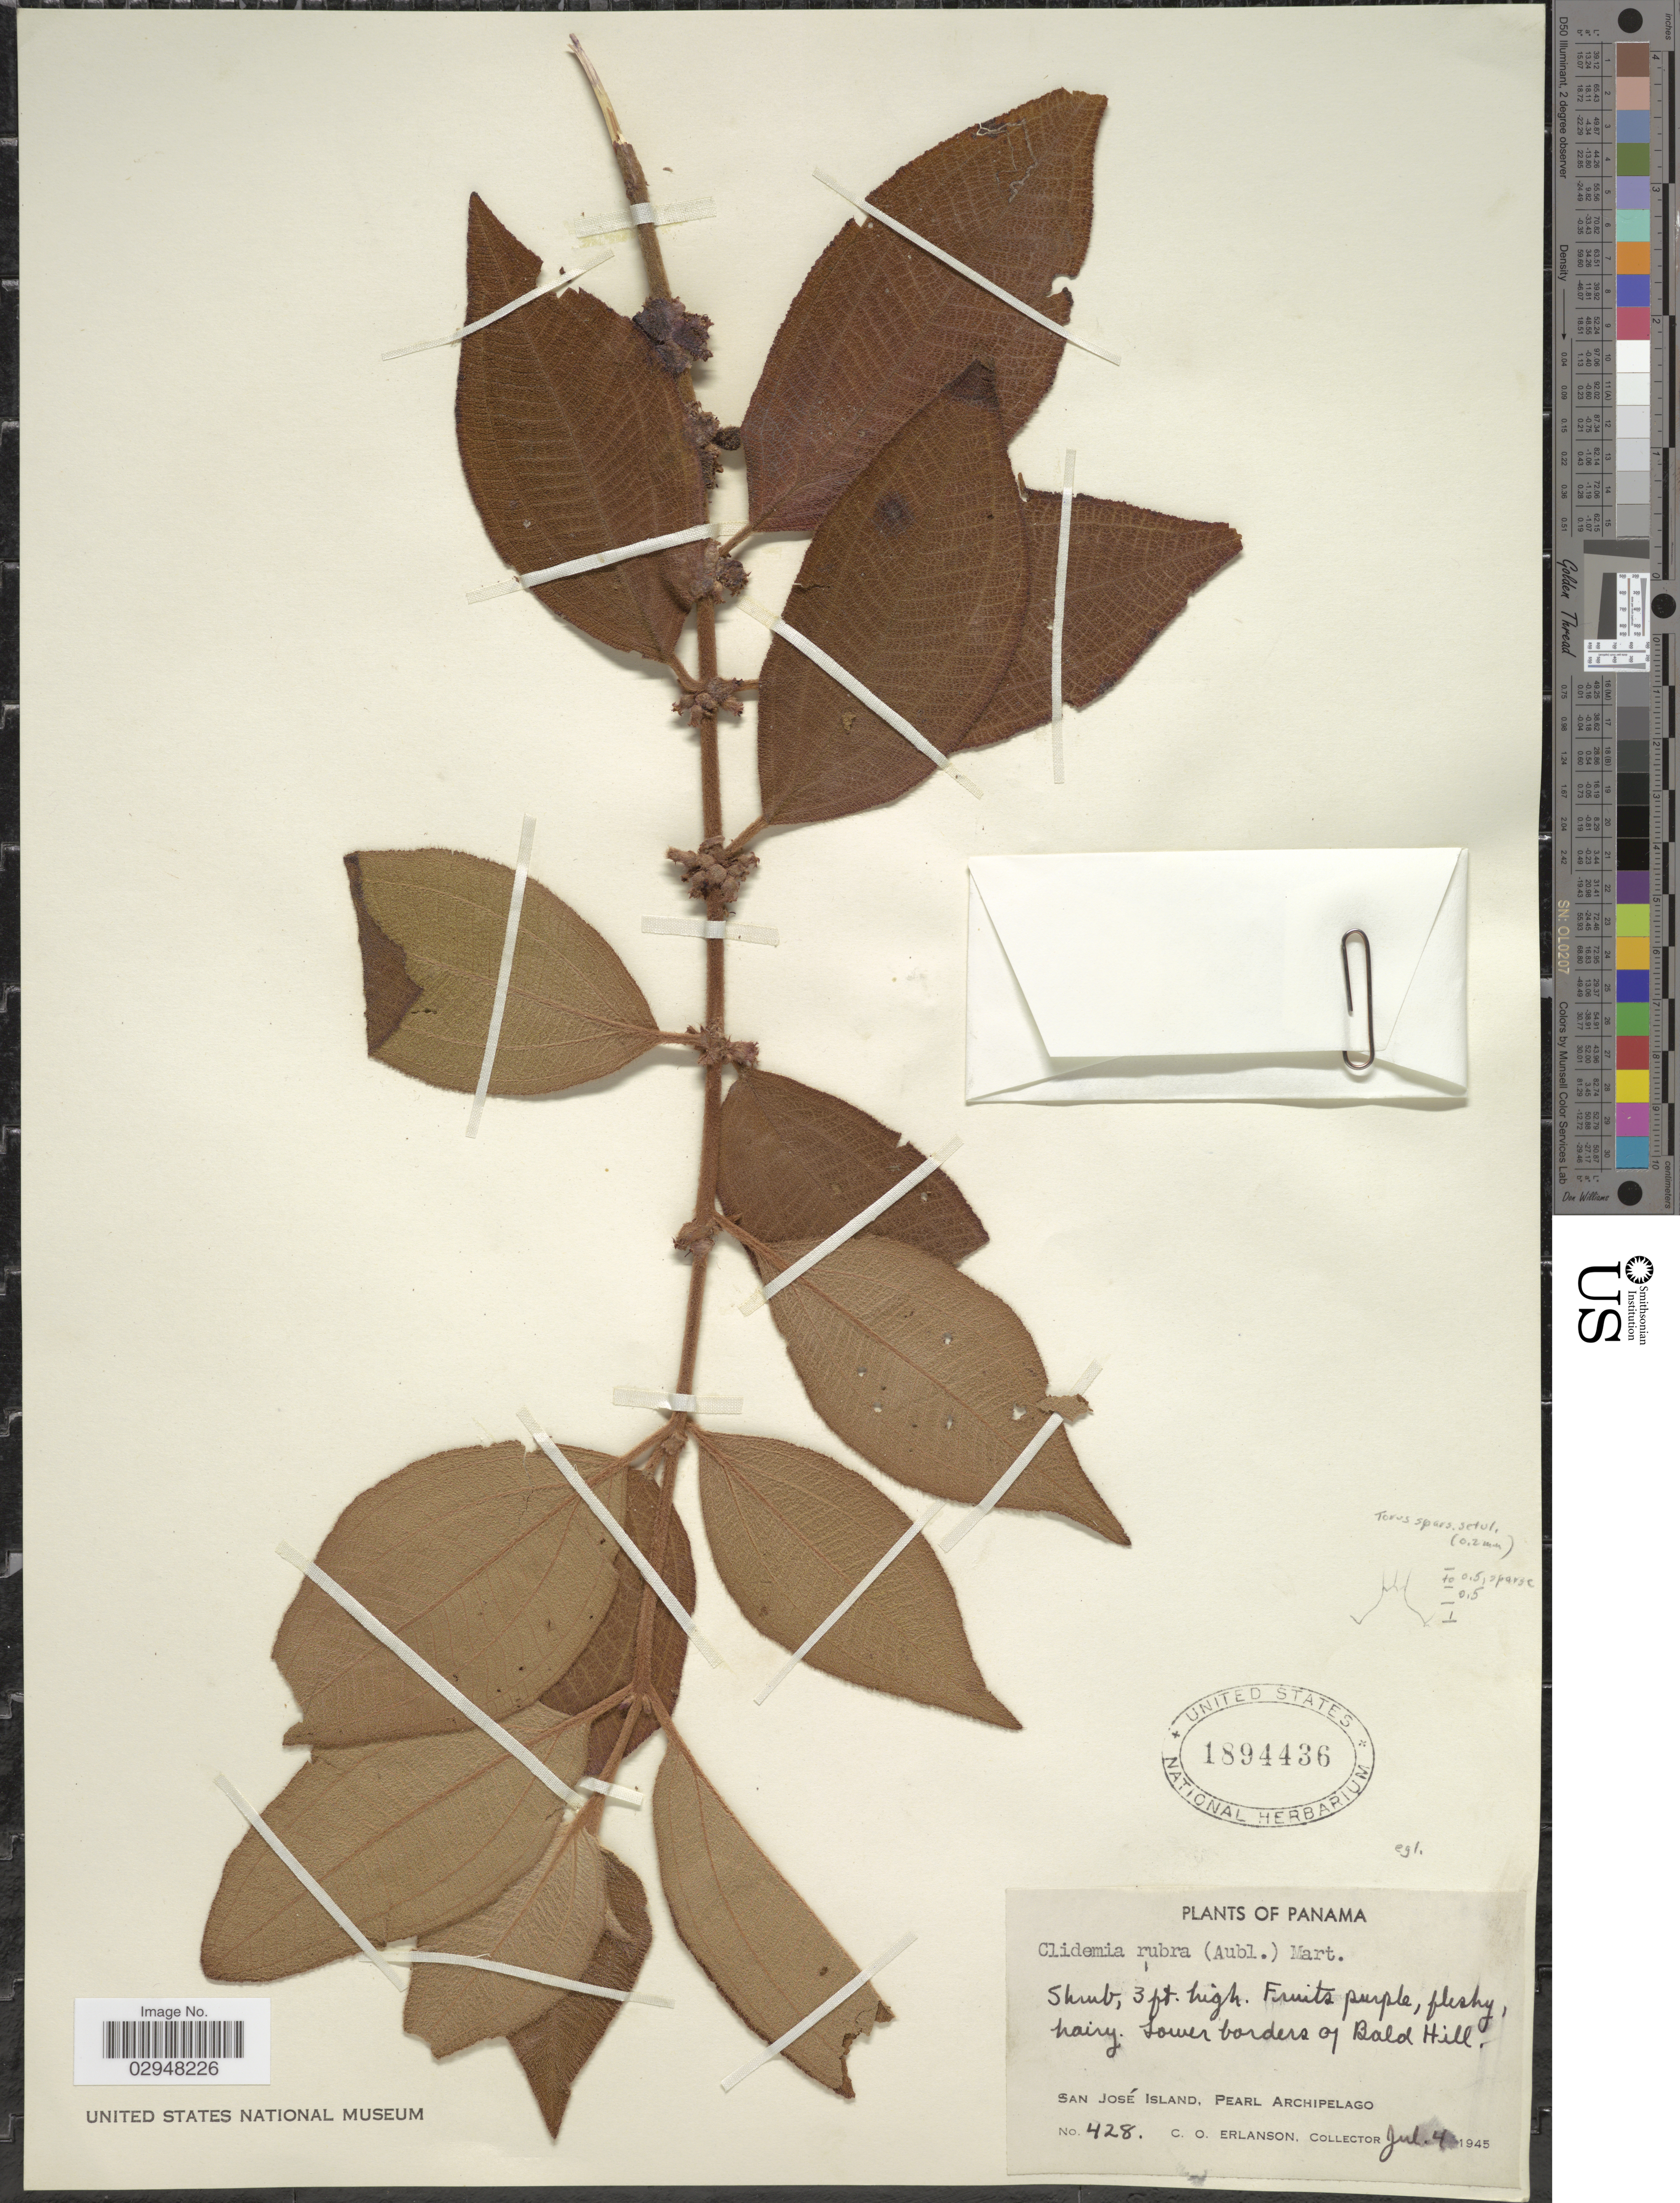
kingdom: Plantae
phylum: Tracheophyta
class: Magnoliopsida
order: Myrtales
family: Melastomataceae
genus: Clidemia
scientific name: Clidemia rubra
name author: (Aubl.) Mart.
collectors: C. O. Erlanson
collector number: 428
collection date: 1945-07-04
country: Panama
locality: Lower borders of Bald Hill. San José Island, Pearl Archipelago.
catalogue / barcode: US 1894436